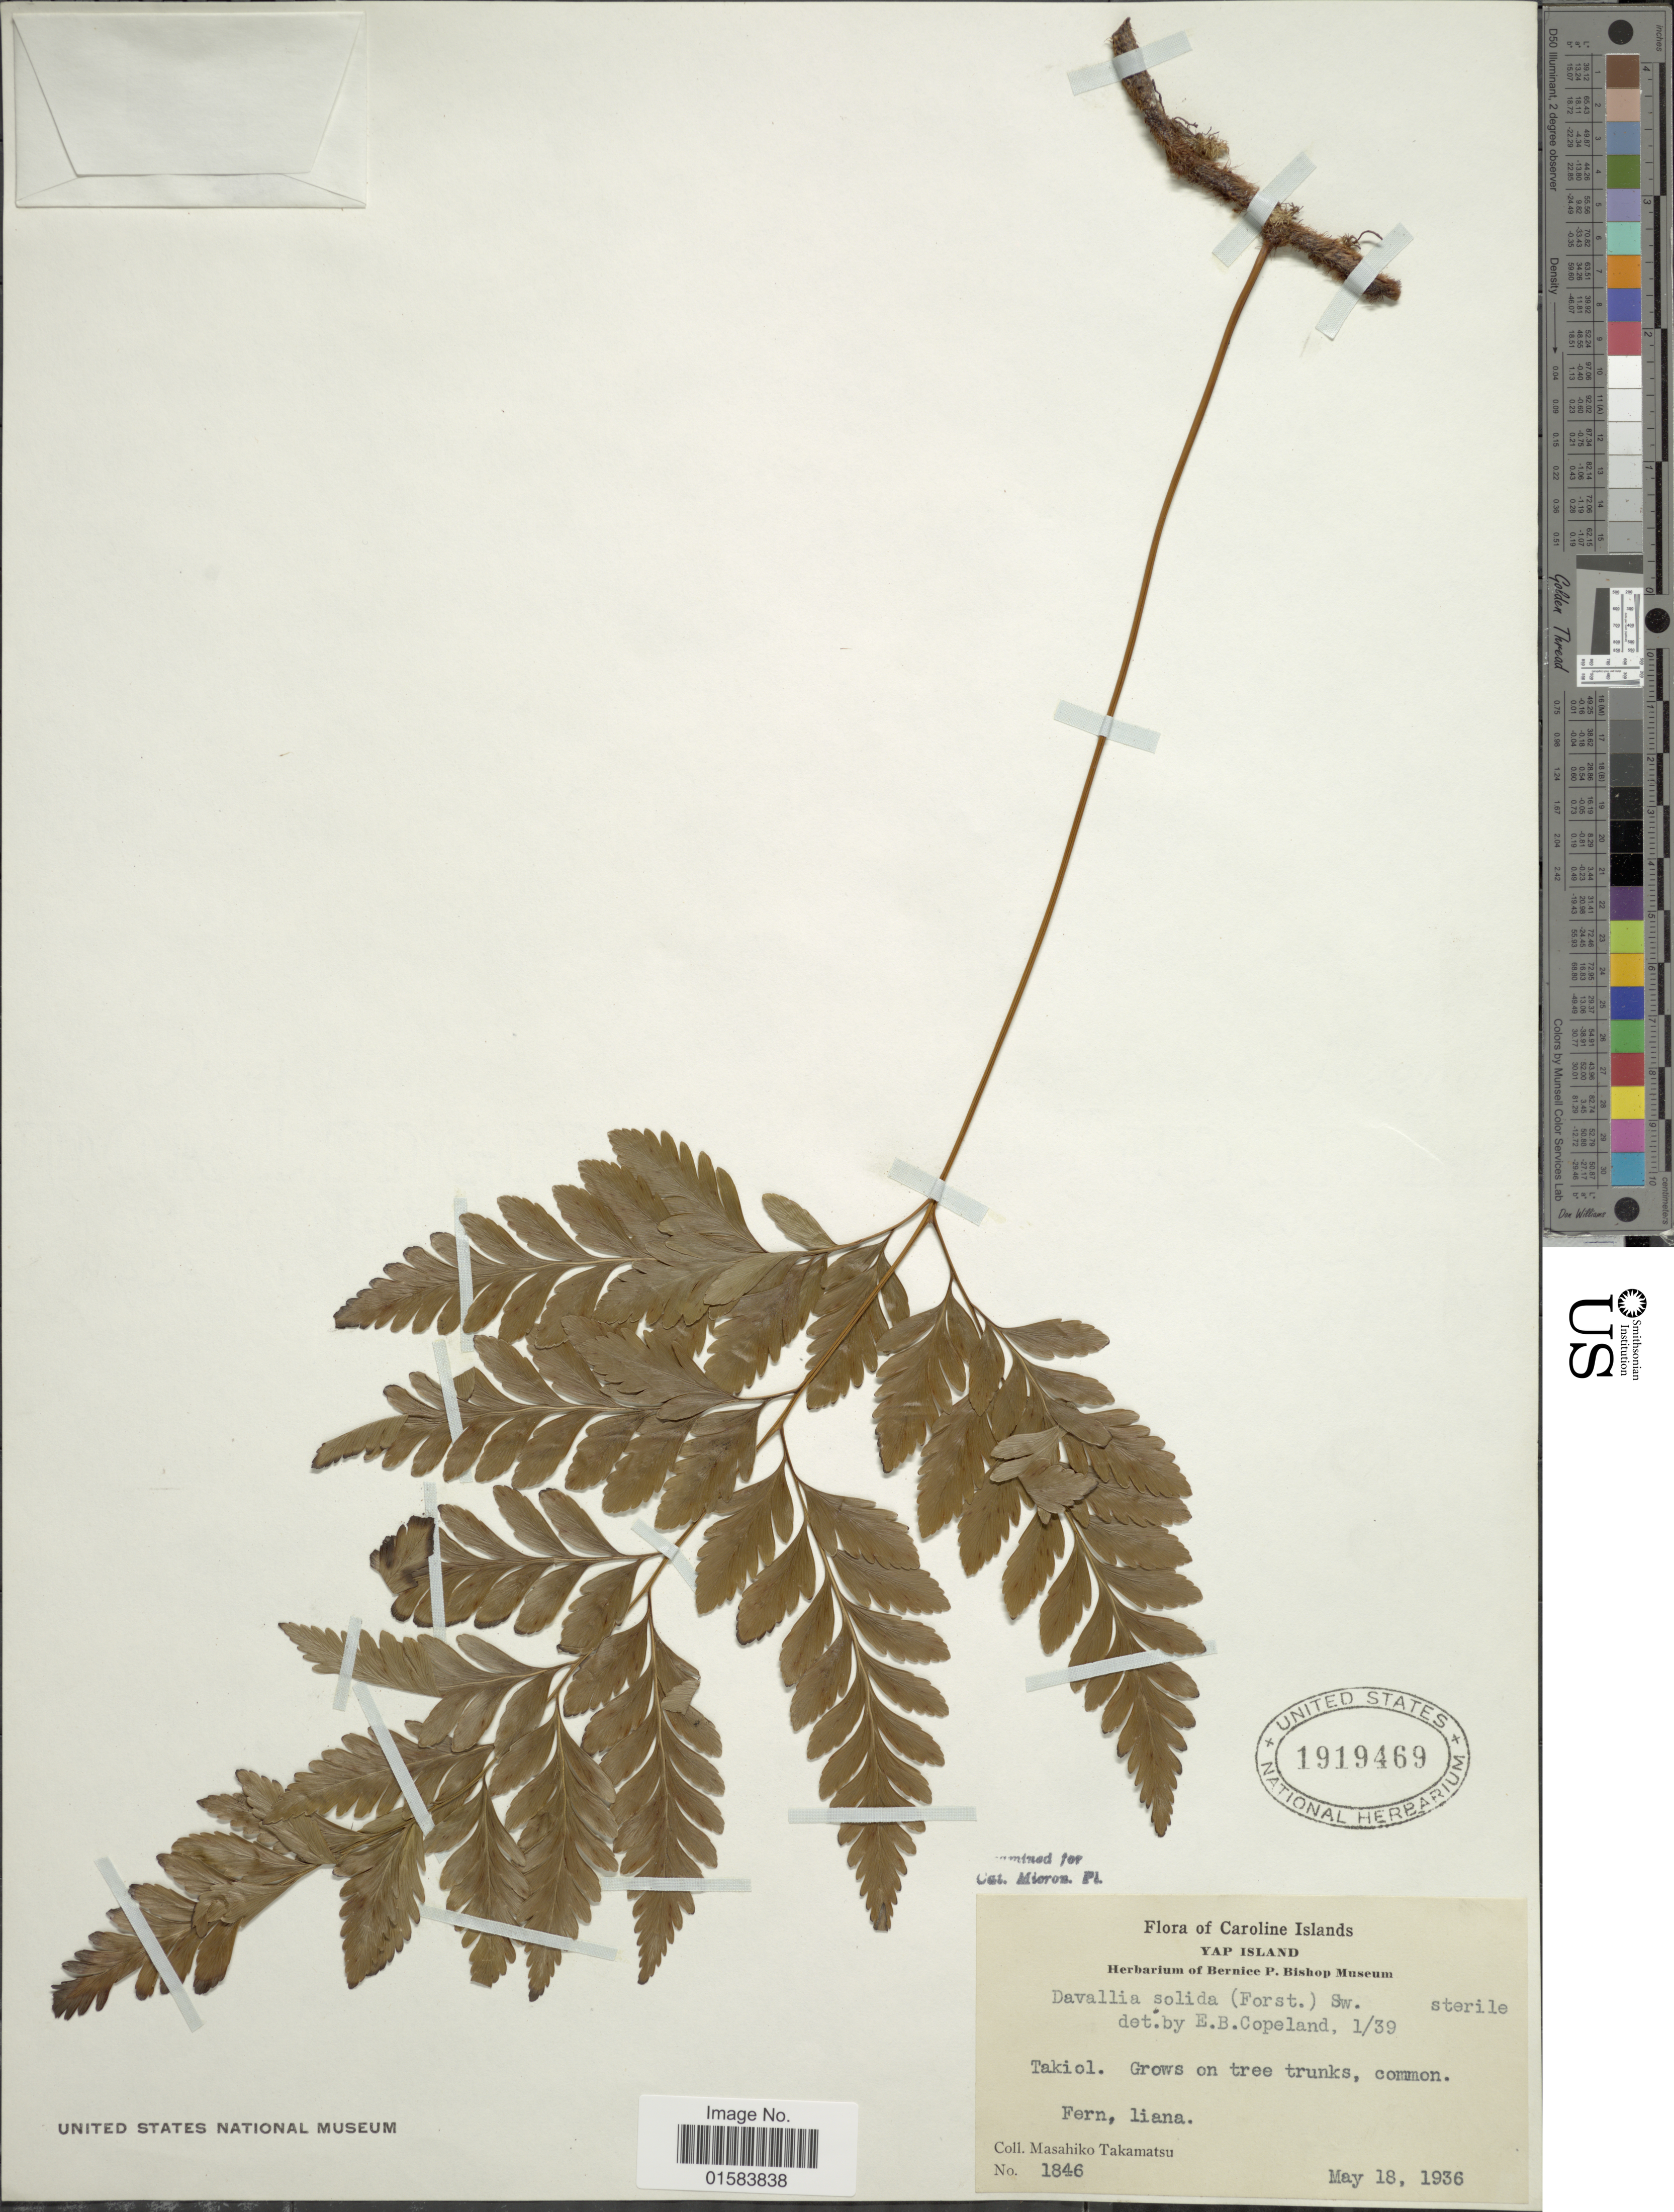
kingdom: Plantae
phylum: Tracheophyta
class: Polypodiopsida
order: Polypodiales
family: Davalliaceae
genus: Davallia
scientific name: Davallia solida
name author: (G. Forst.) Sw.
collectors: M. Takamatsu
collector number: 1846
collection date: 1936-05-18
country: Micronesia, Federated States of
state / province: Yap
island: Yap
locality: Caroline Islands, Yap Island, Takiol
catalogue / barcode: US 1919469